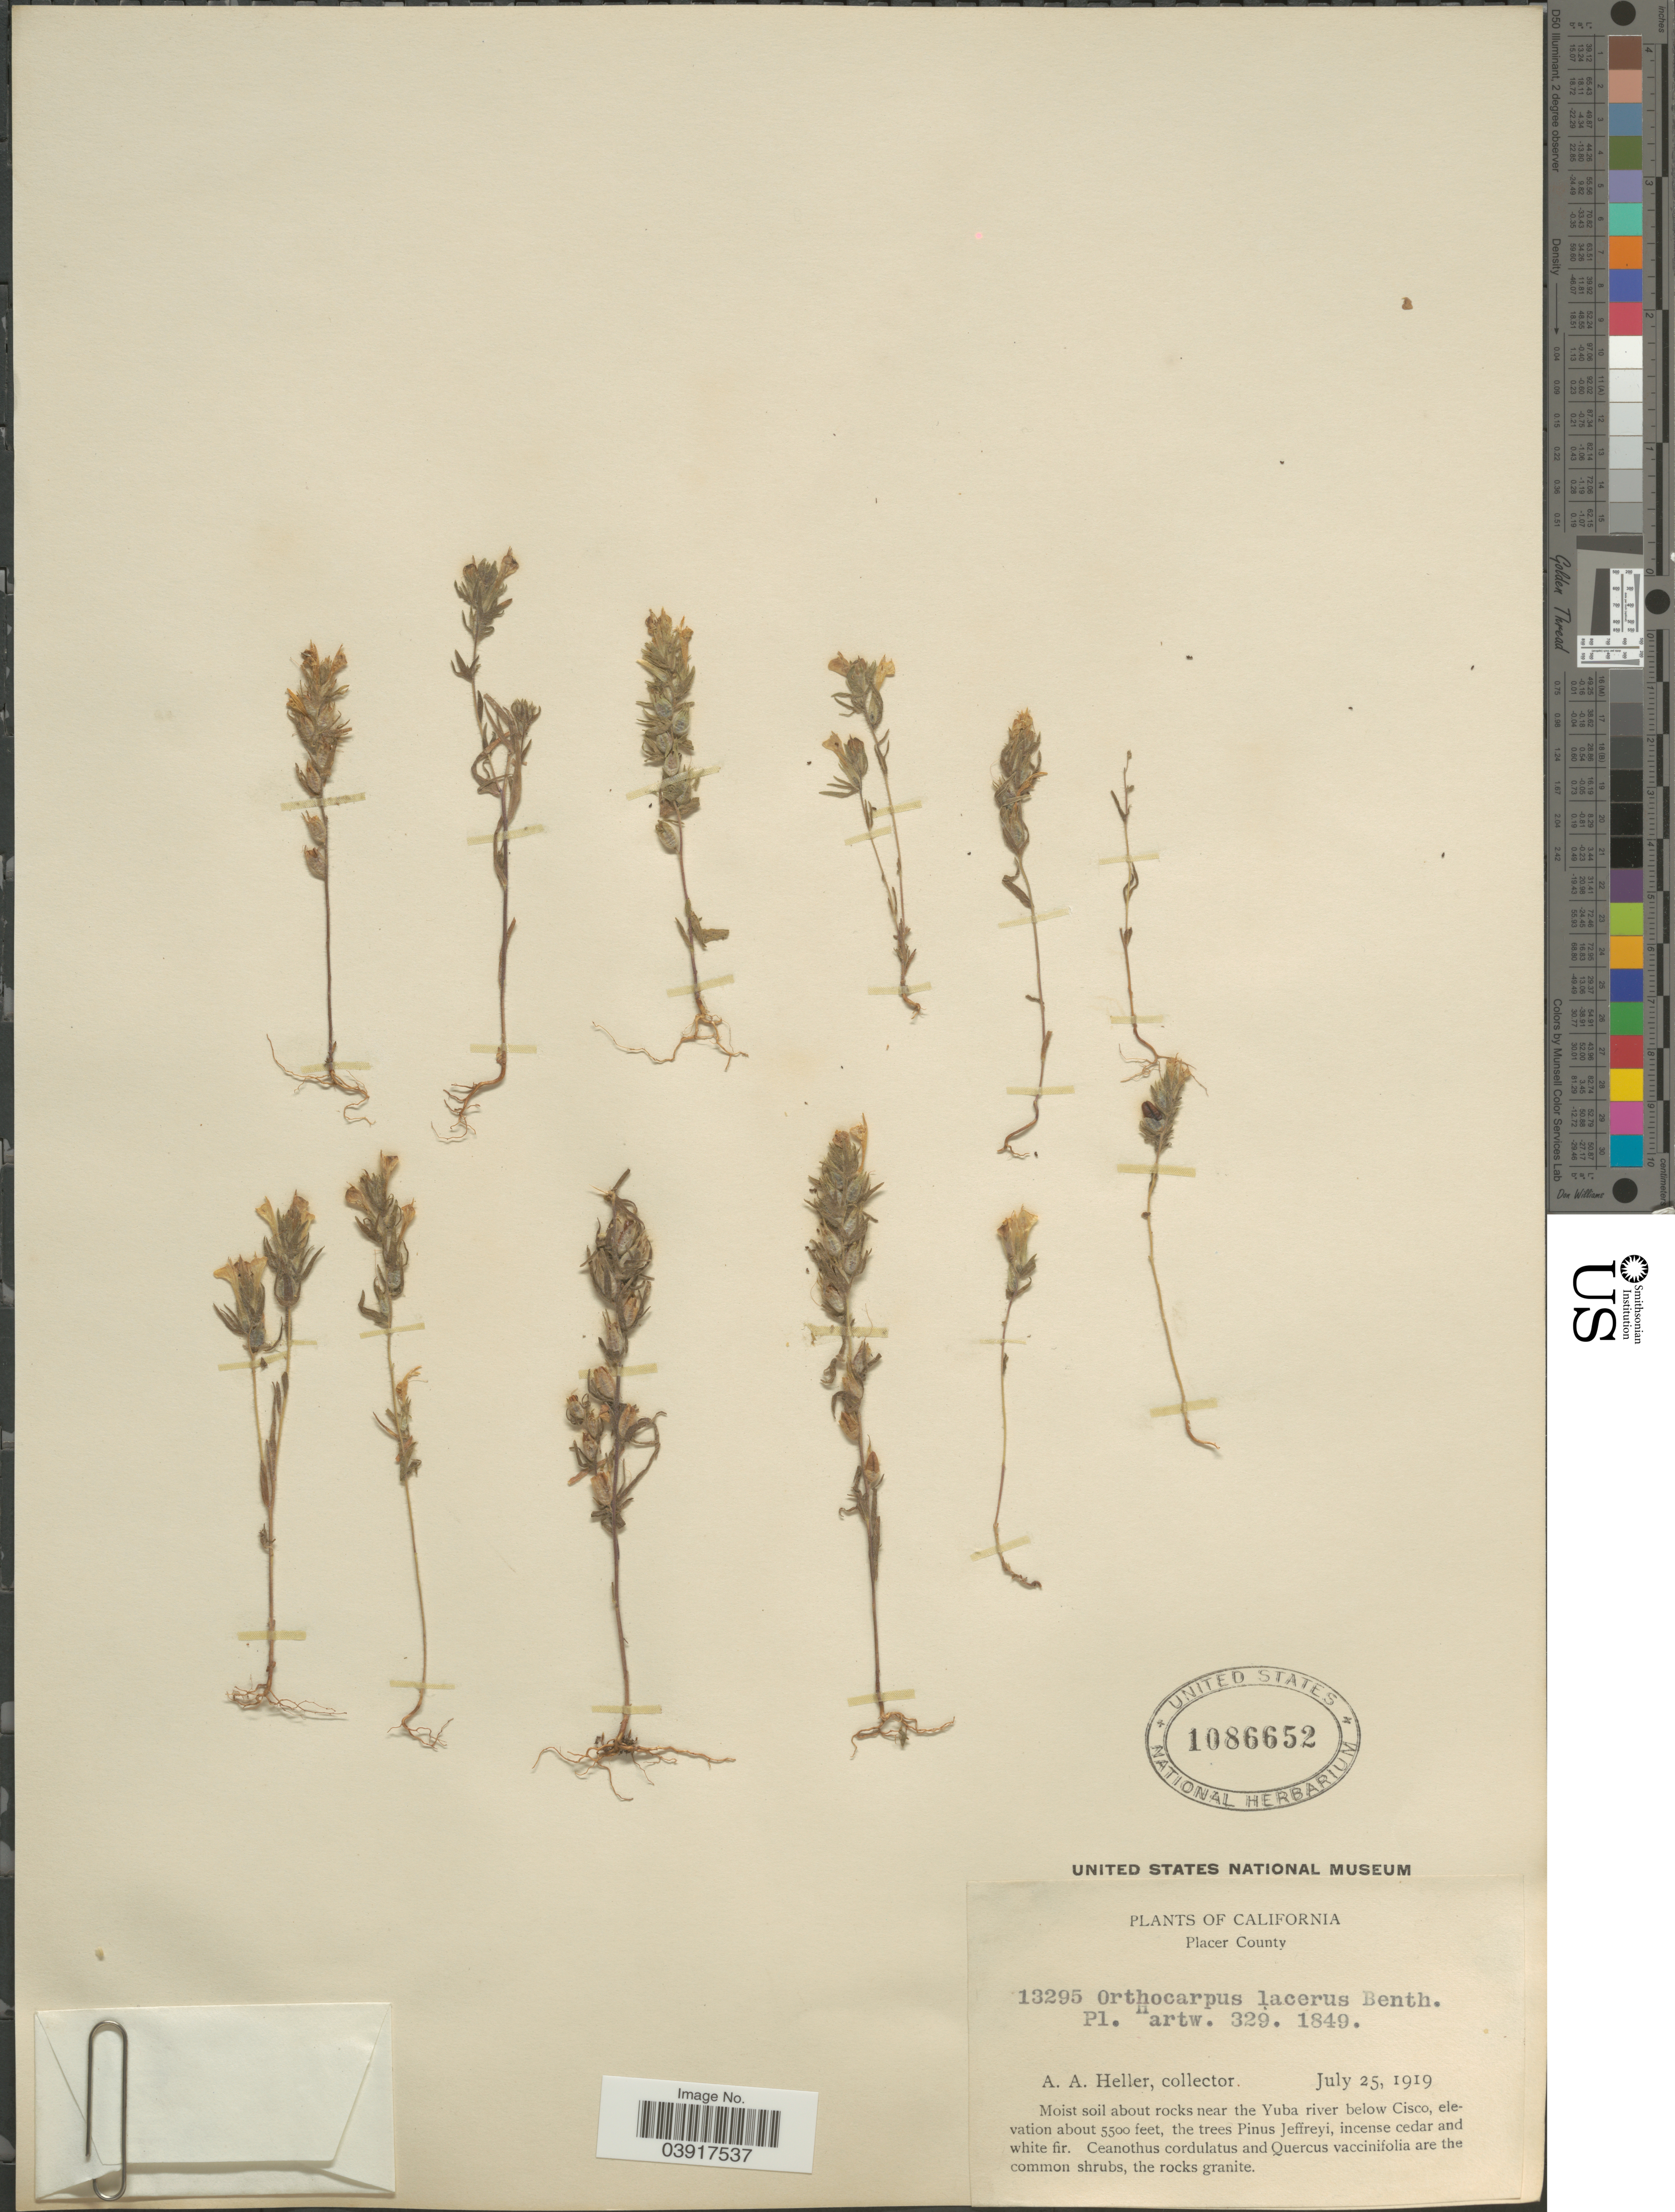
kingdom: Plantae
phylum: Tracheophyta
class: Magnoliopsida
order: Lamiales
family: Orobanchaceae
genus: Orthocarpus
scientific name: Orthocarpus lacerus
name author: Benth.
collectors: A. A. Heller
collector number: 13295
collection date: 1919-07-25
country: United States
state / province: California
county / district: Placer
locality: Placer County. Moist soil about rocks near the Yuba river below Cisco.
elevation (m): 1676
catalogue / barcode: US 1086652